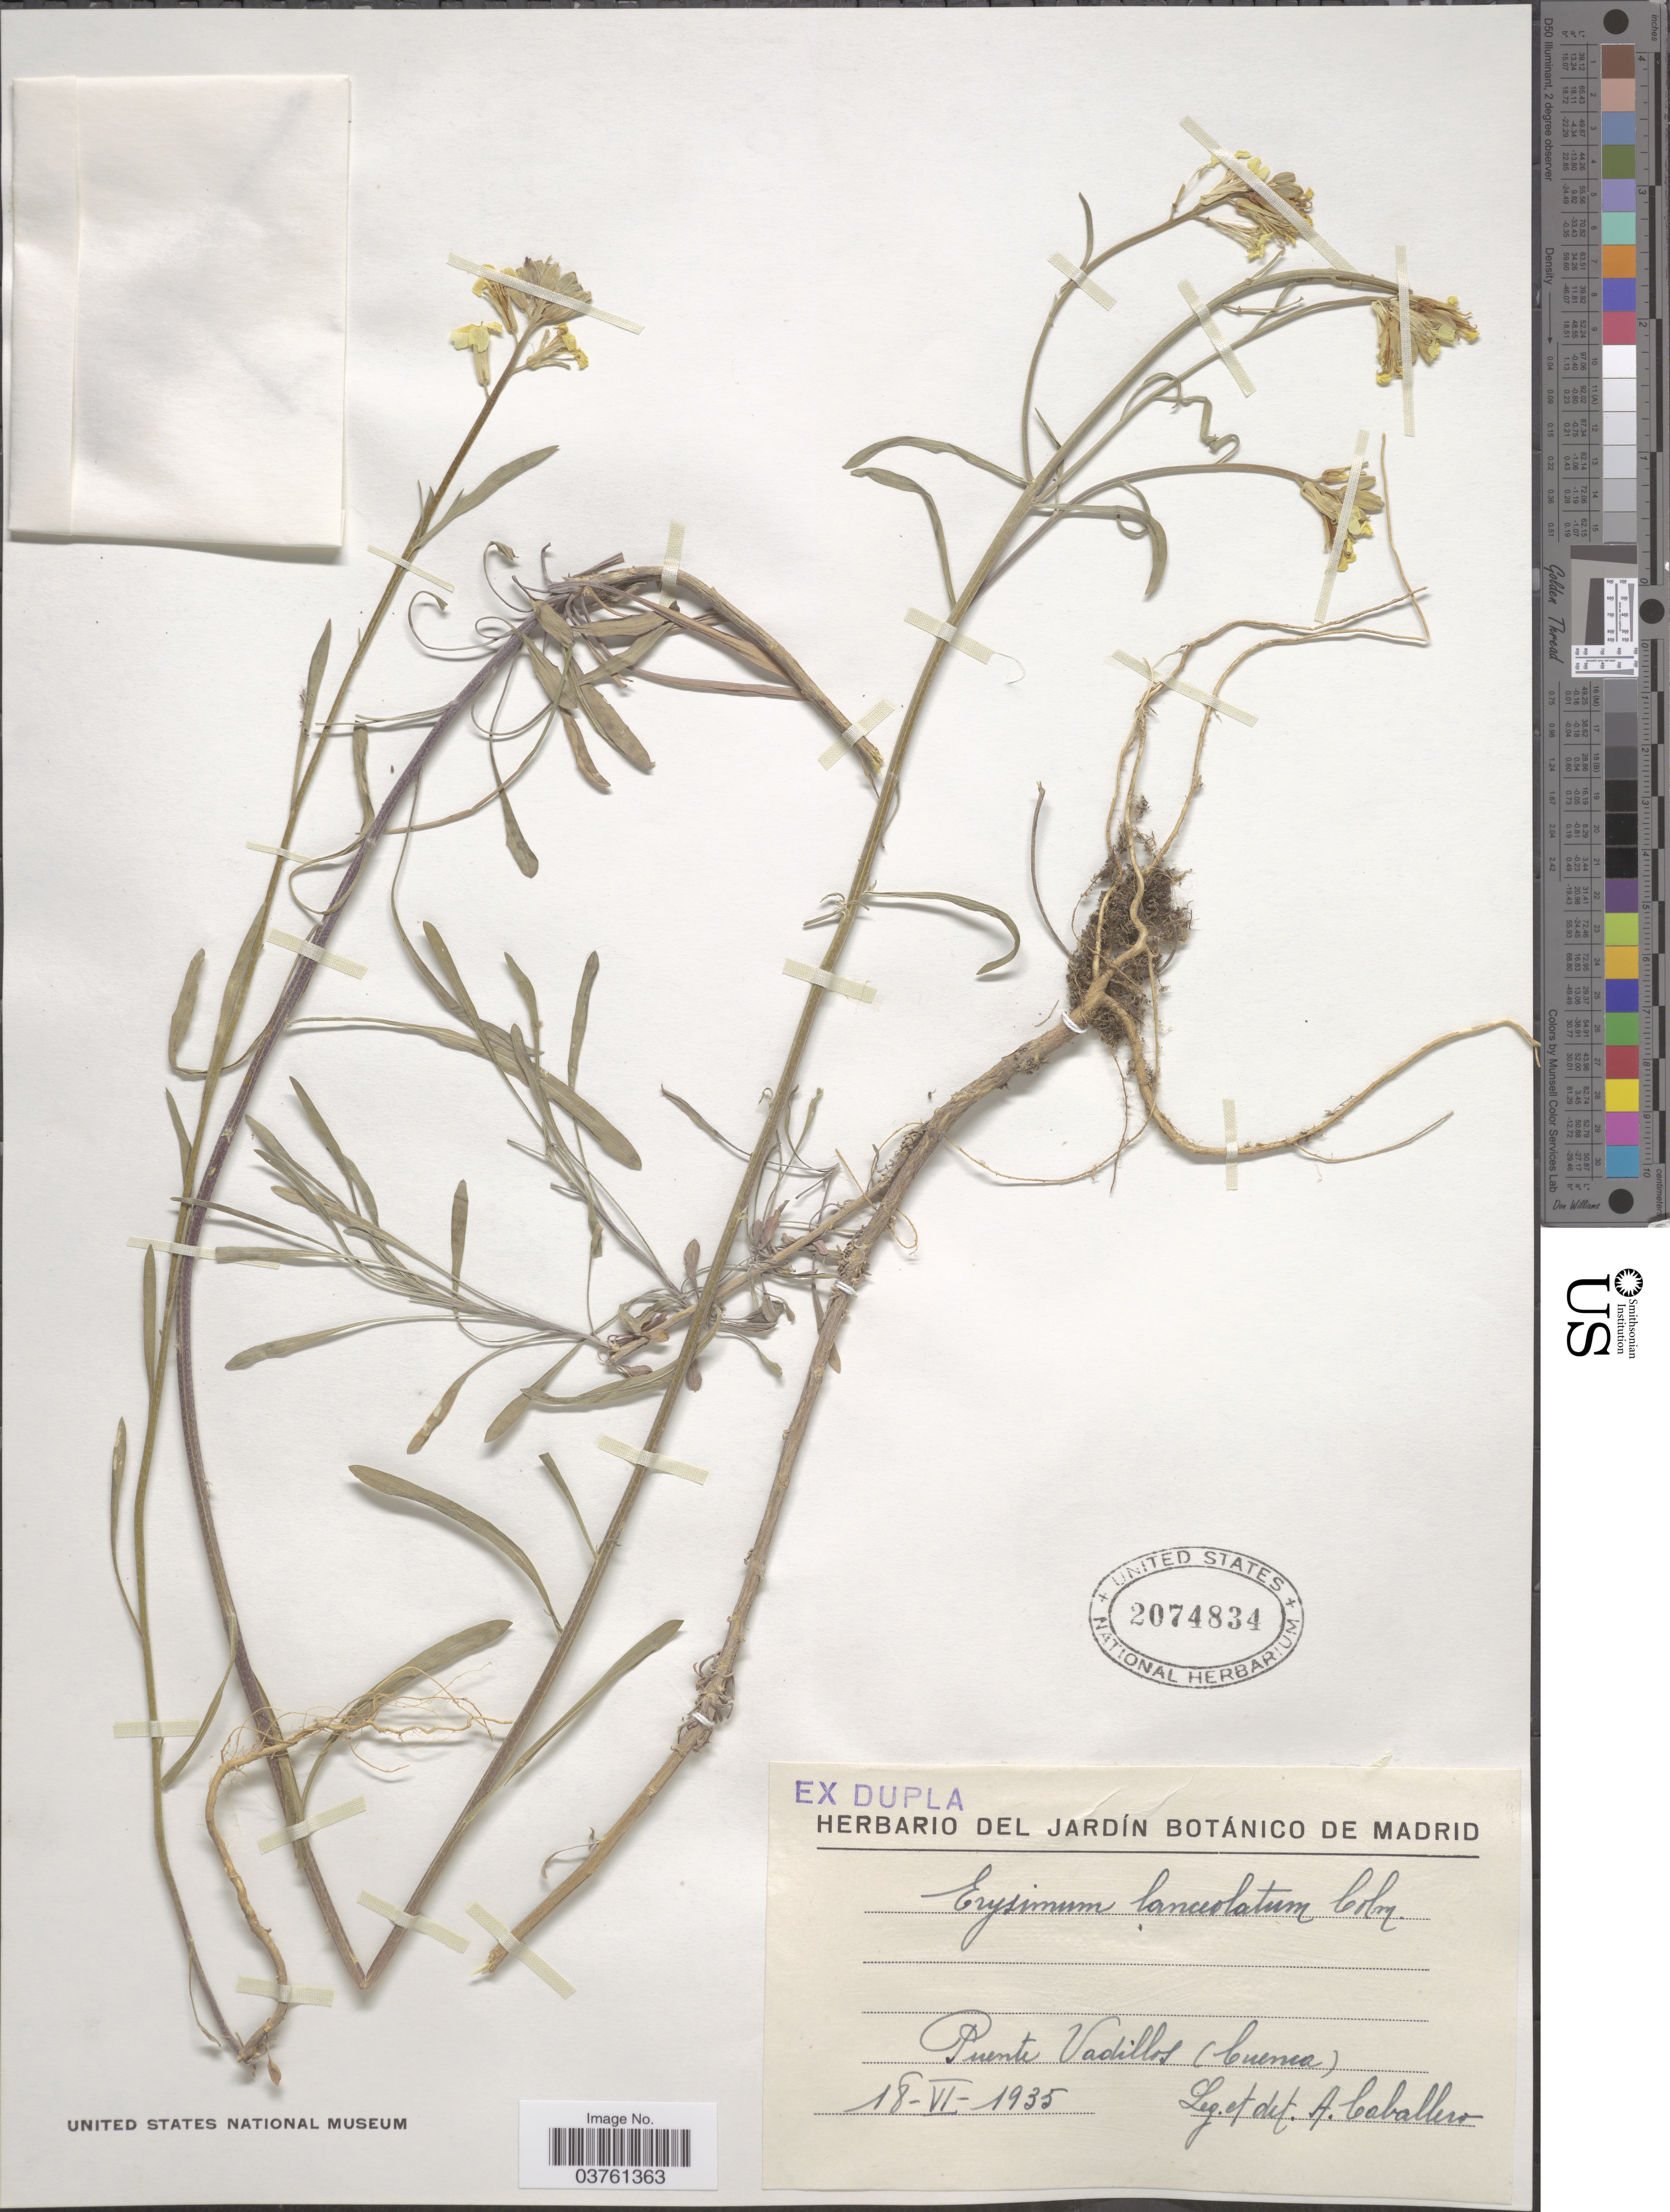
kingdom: Plantae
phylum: Tracheophyta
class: Magnoliopsida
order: Brassicales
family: Brassicaceae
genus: Erysimum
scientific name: Erysimum lanceolatum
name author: W.T. Aiton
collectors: A. Caballero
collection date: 1935-06-18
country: Spain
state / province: Madrid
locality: Puente Vadillos (Cuenca).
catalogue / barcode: US 2074834